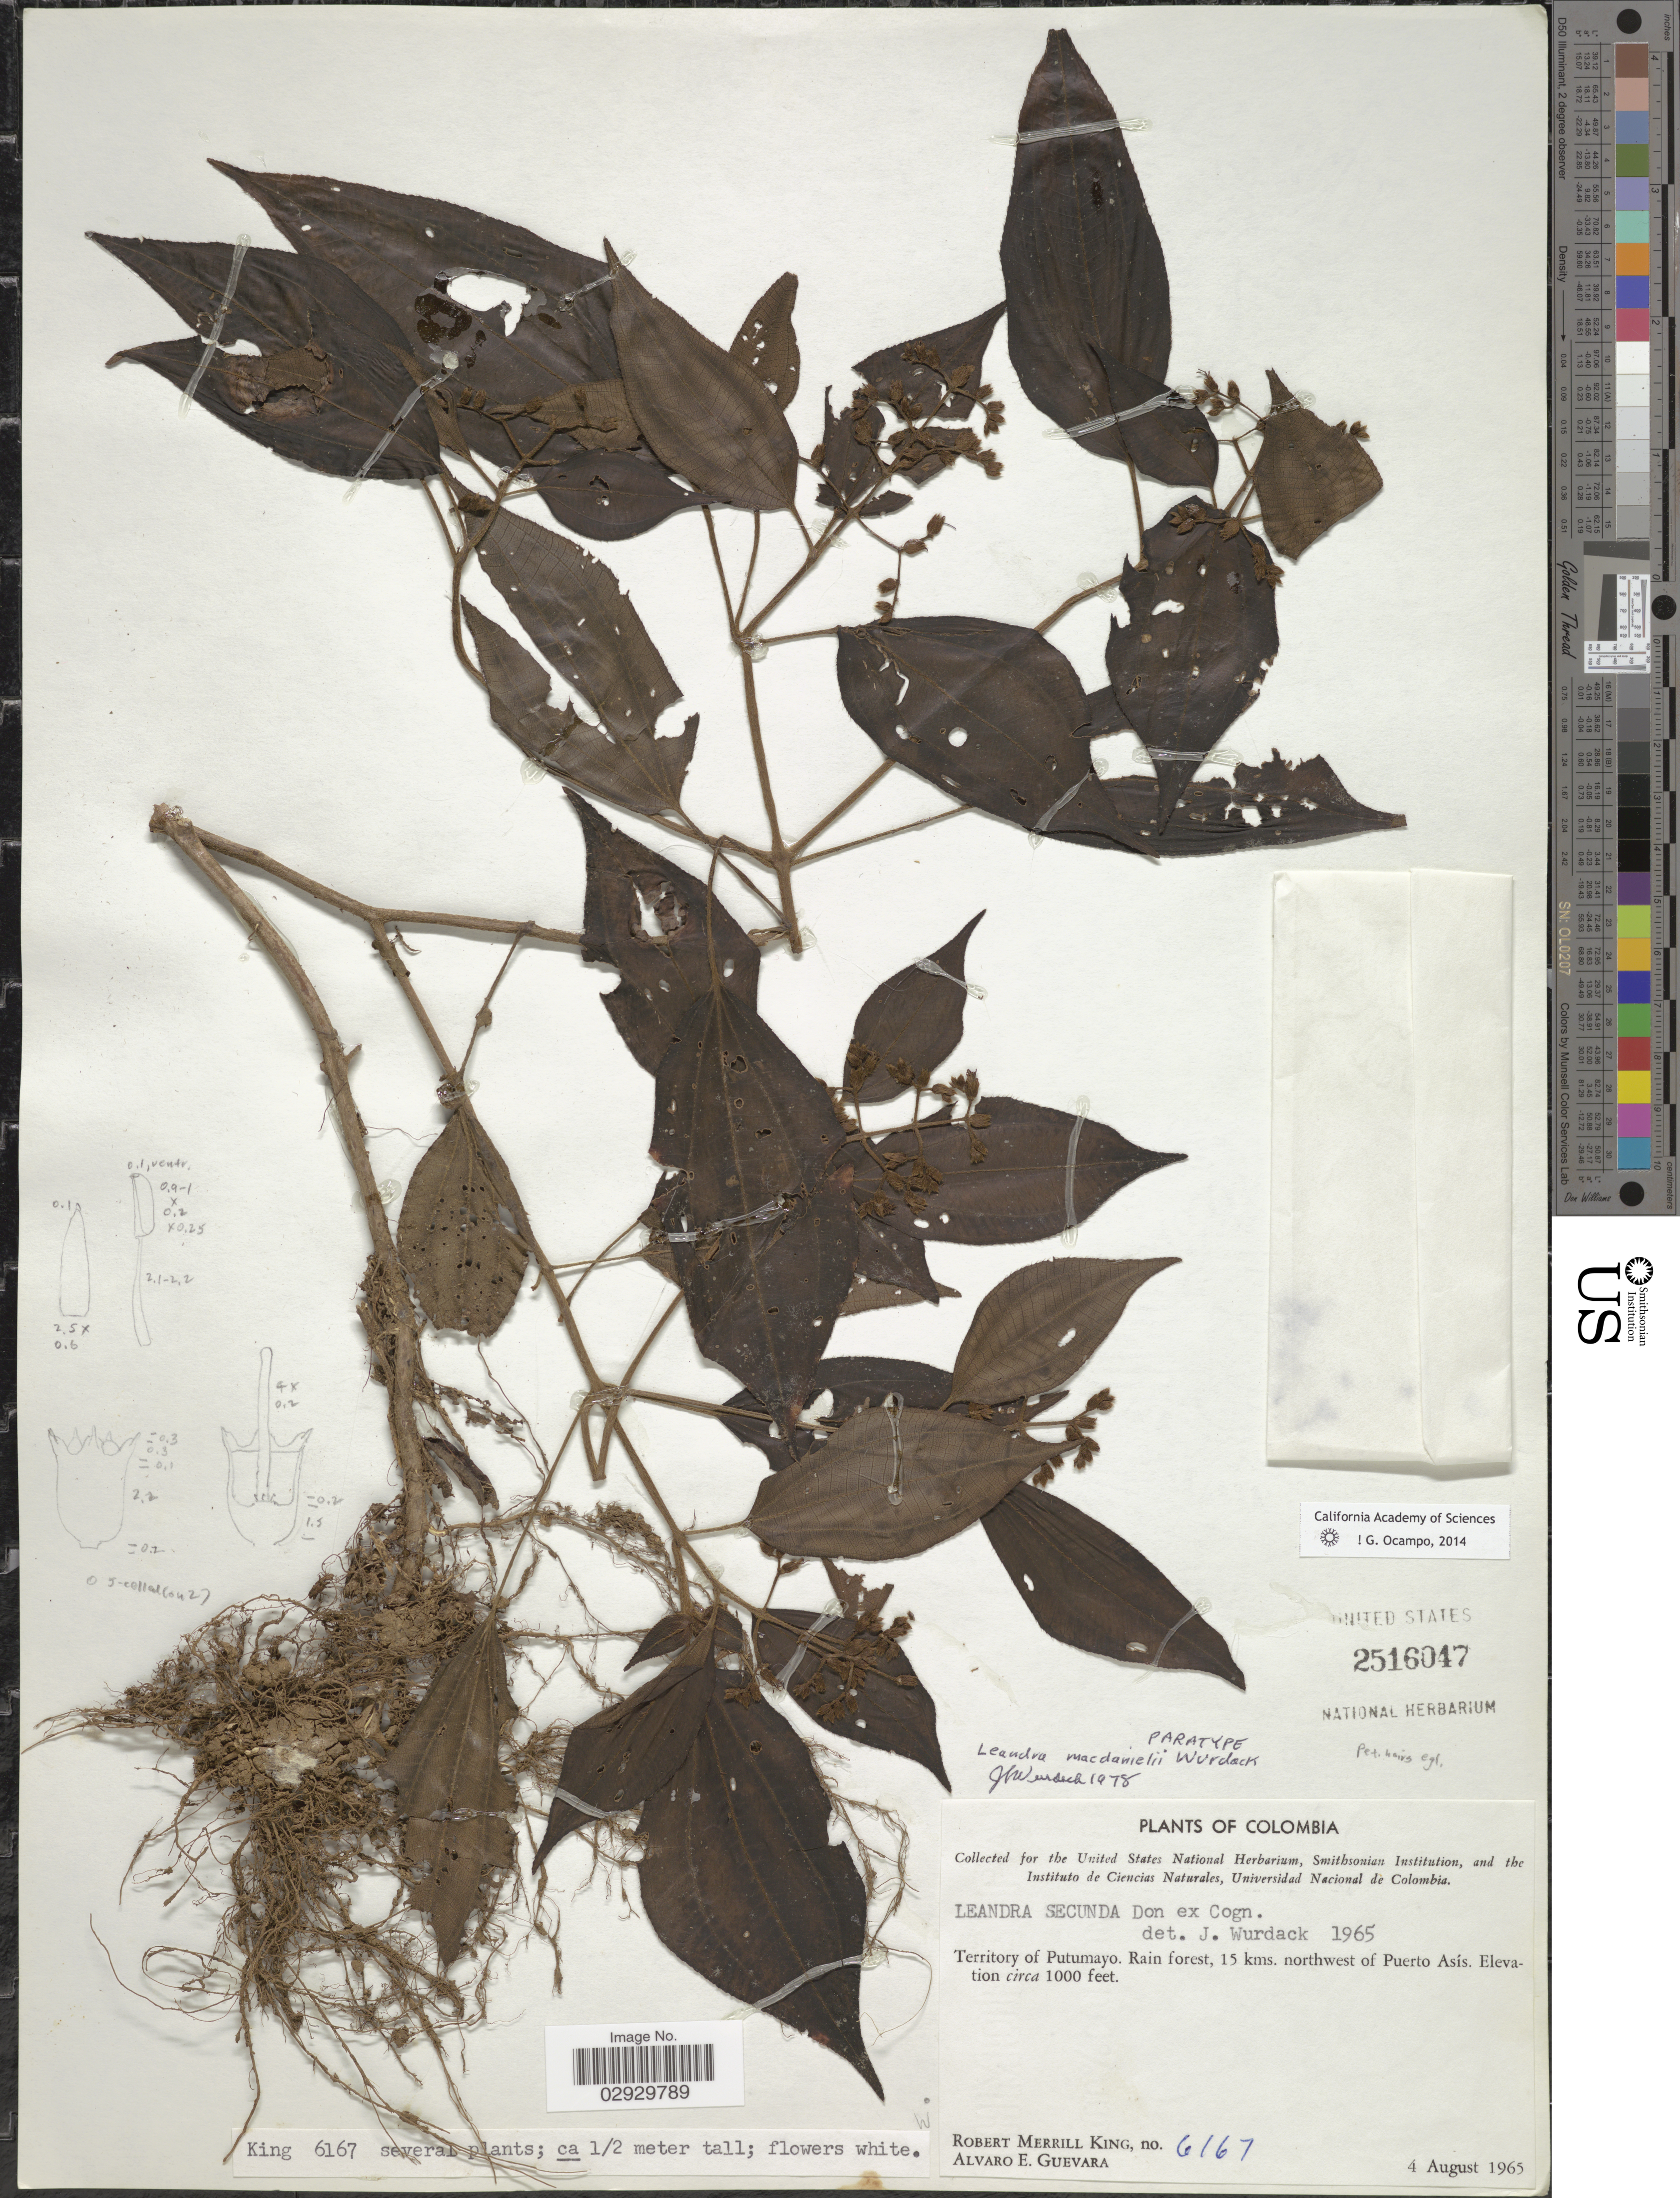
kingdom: Plantae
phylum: Tracheophyta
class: Magnoliopsida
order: Myrtales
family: Melastomataceae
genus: Leandra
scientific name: Leandra macdanielii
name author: Wurdack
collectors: R. M. King & A. E. Guevara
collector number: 6167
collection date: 1965-08-04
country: Colombia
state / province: Putumayo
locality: Territory of Putumayo. Rain forest, 15 kms. northwest of Puerto Asís.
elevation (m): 305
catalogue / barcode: US 2516047